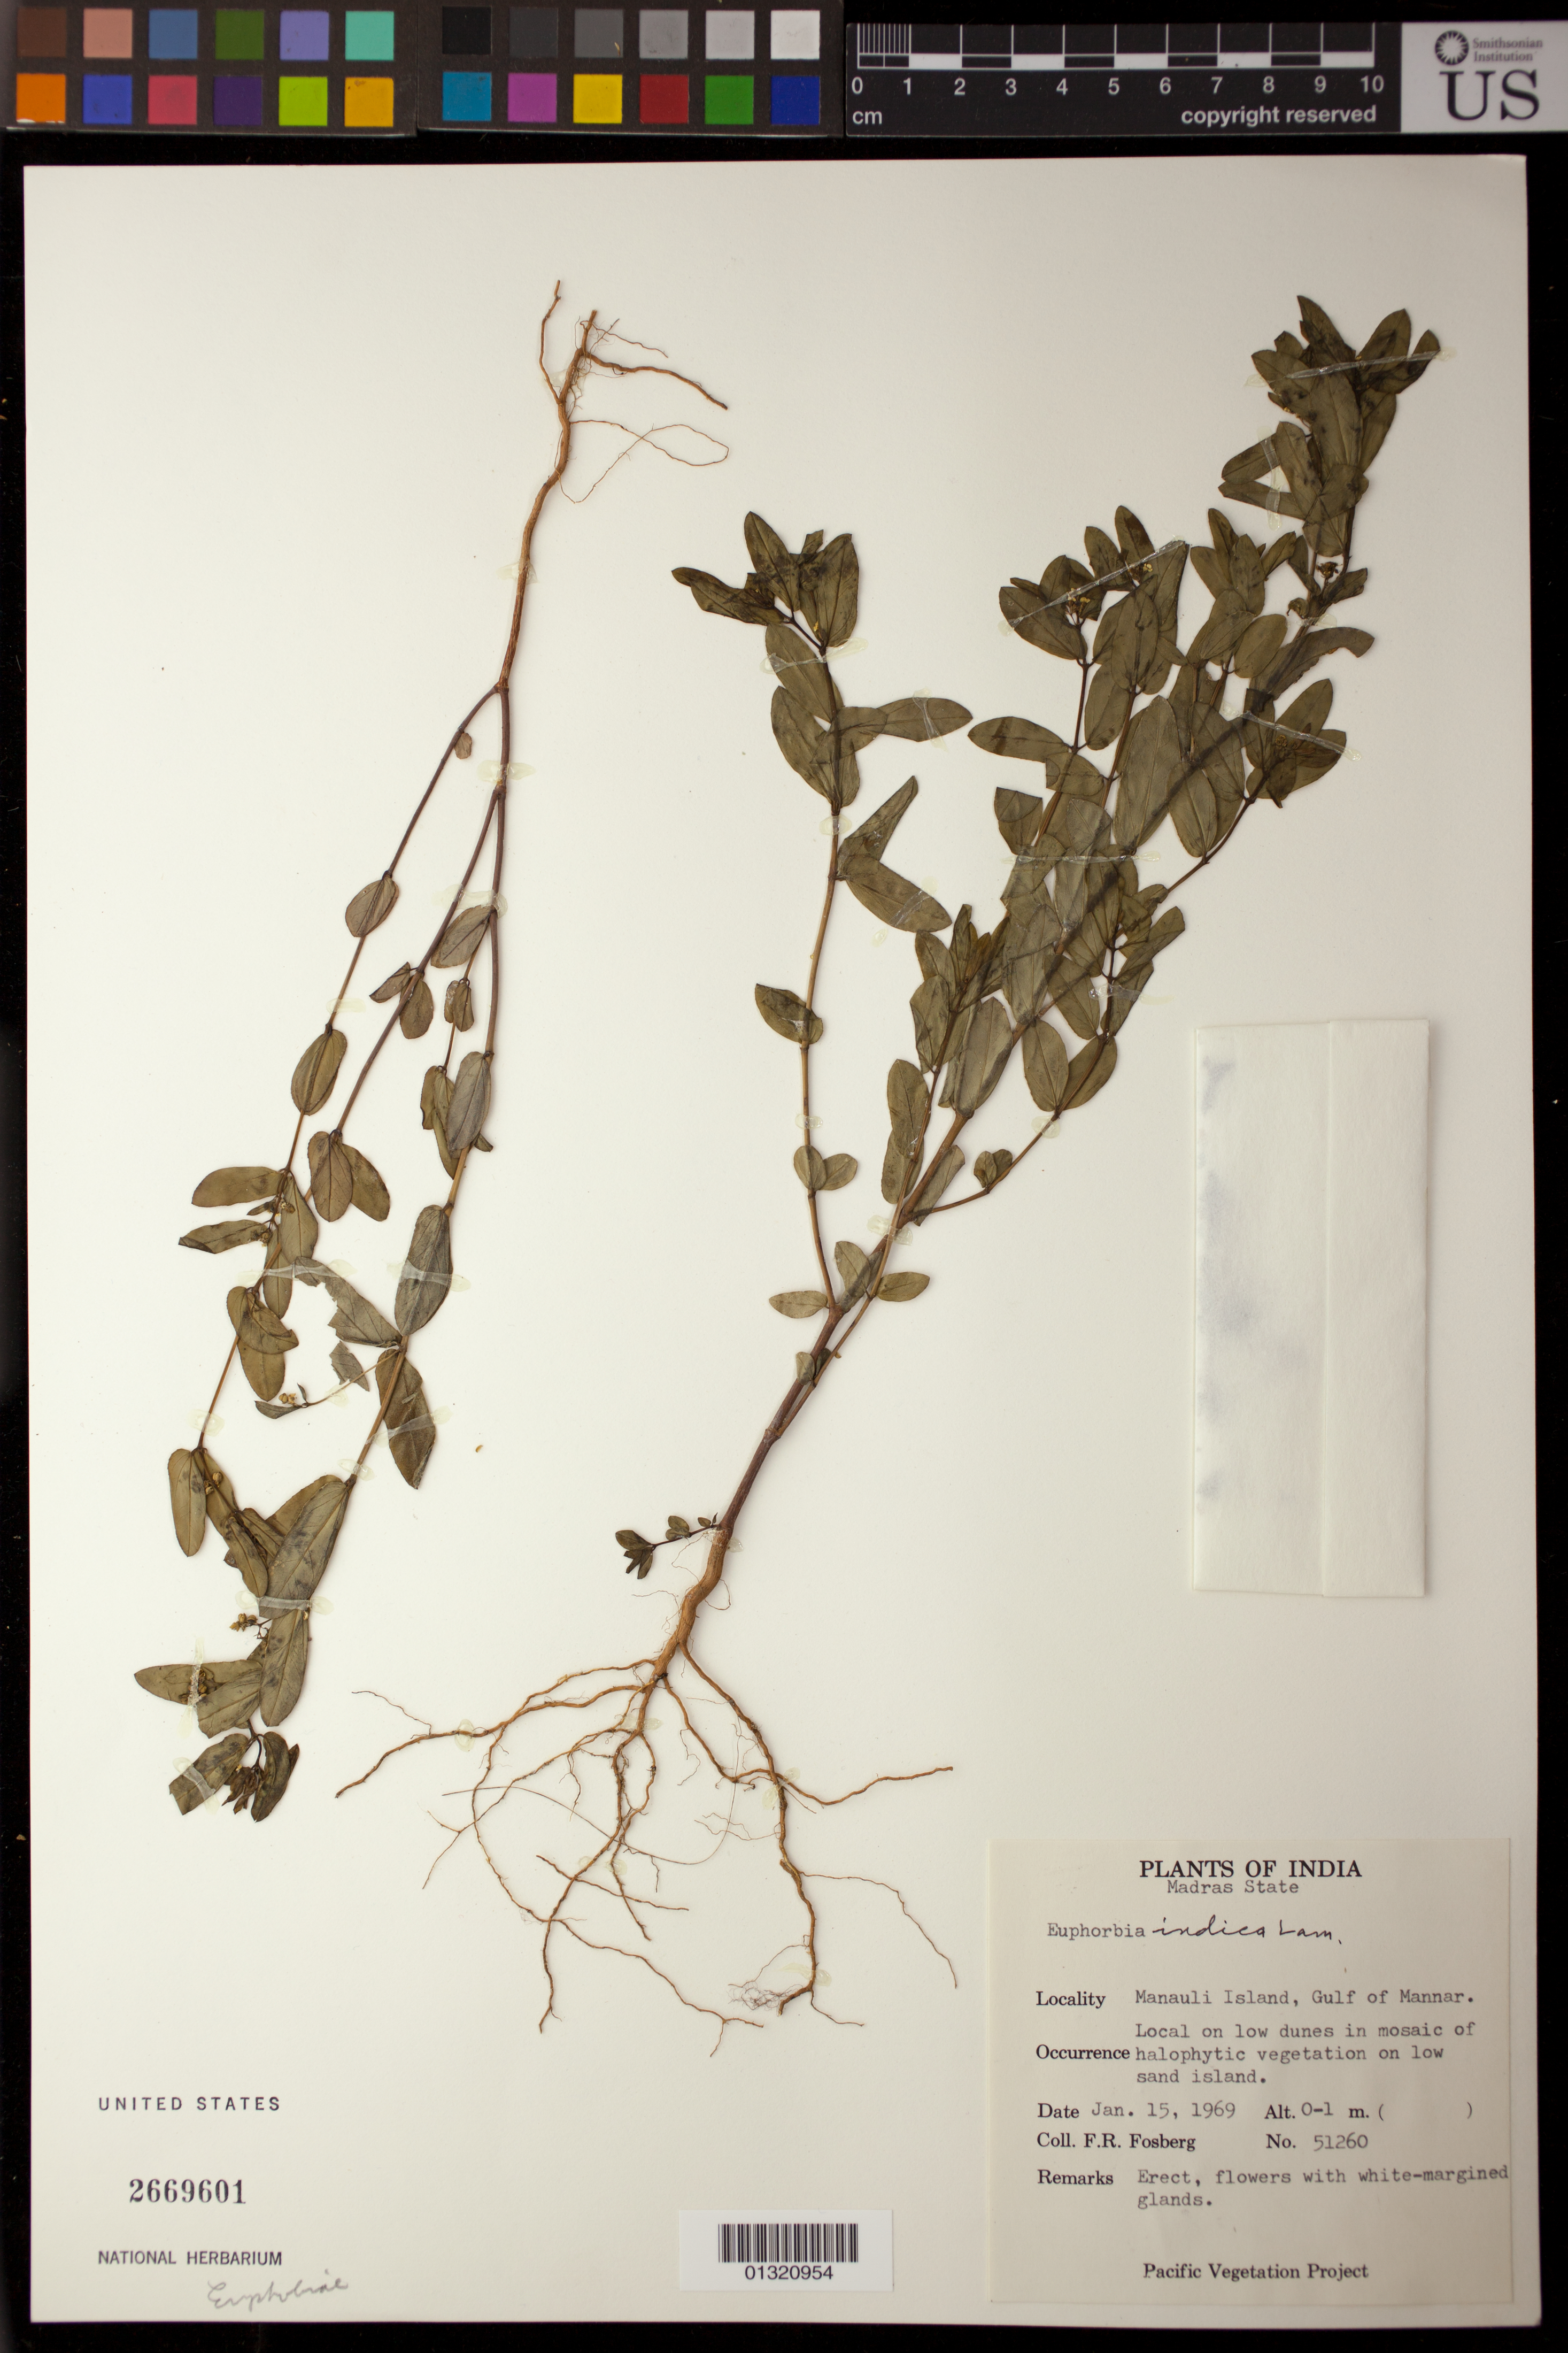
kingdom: Plantae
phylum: Tracheophyta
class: Magnoliopsida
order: Malpighiales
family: Euphorbiaceae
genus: Euphorbia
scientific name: Euphorbia indica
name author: Lam.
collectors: F. R. Fosberg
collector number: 51260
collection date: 1969-01-15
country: India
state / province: Tamil Nadu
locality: Madras State, Manauli Island, Gulf of Mannar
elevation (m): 0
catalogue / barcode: US 2669601